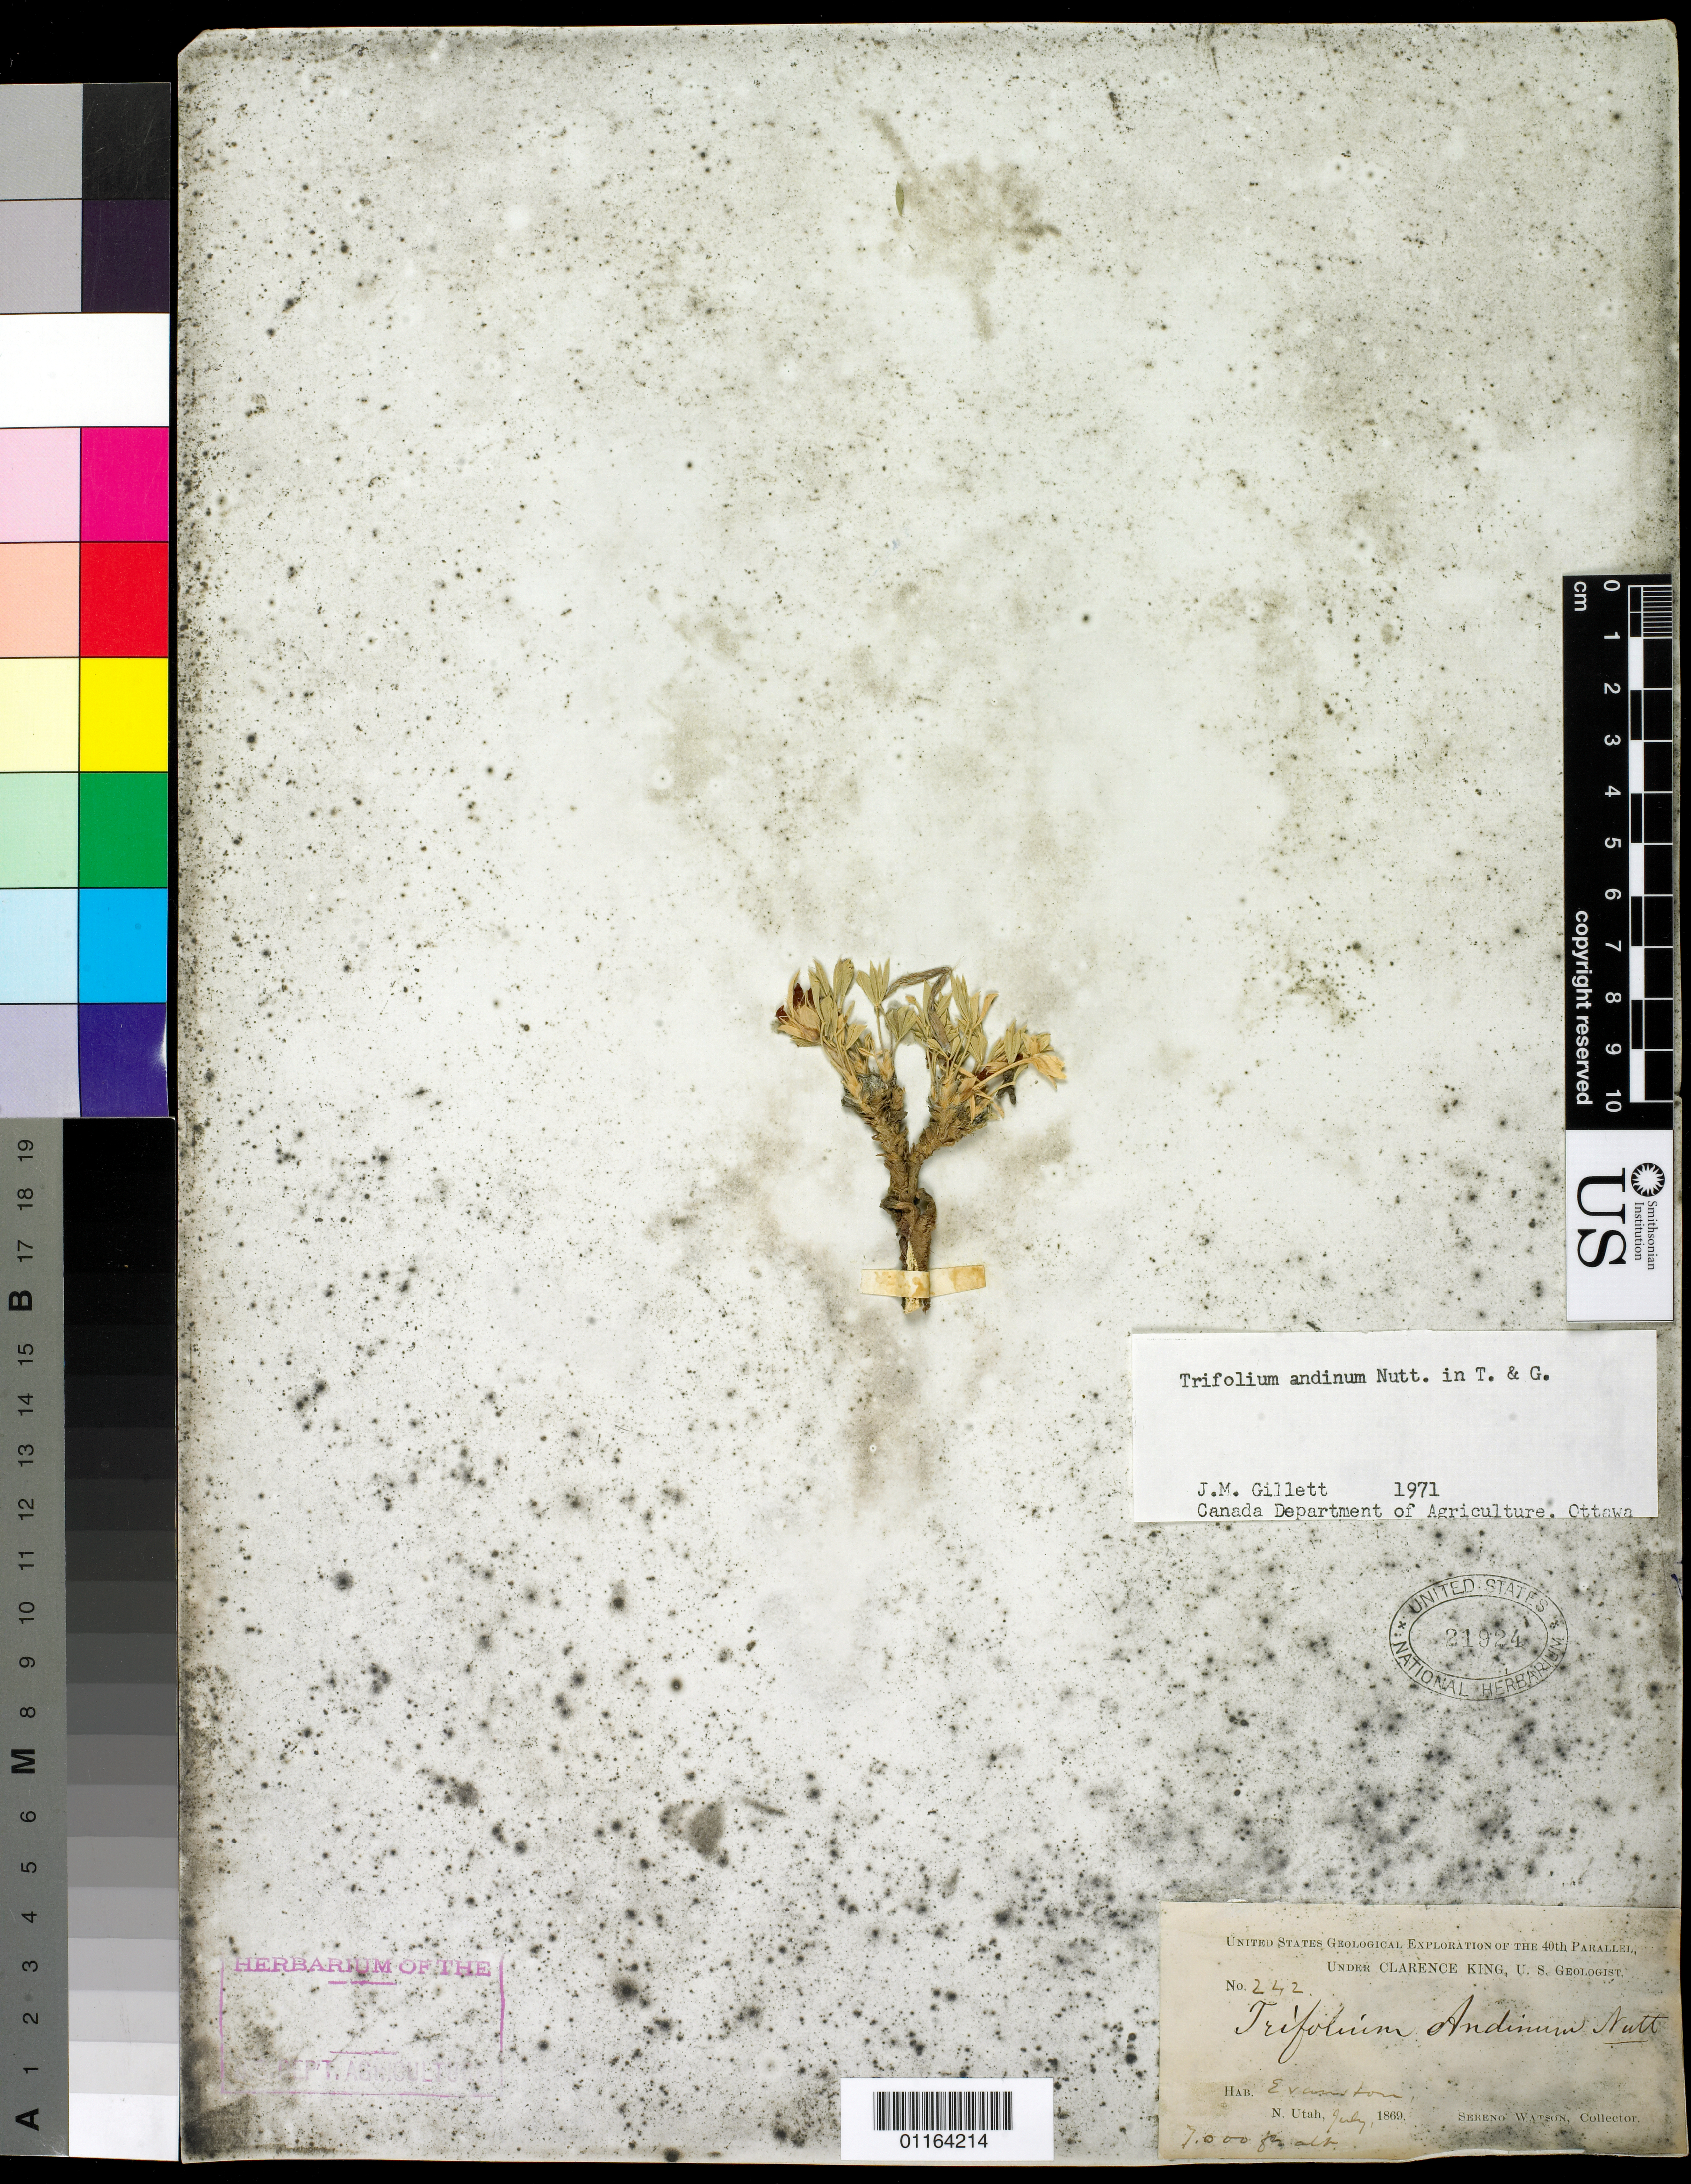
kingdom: Plantae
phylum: Tracheophyta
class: Magnoliopsida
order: Fabales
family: Fabaceae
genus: Trifolium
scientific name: Trifolium andinum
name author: Nutt.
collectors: S. Watson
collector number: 242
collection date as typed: Jul 1869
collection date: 1869-07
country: United States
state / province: Utah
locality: Evanston, N.Utah.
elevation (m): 2134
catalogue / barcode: US 21924